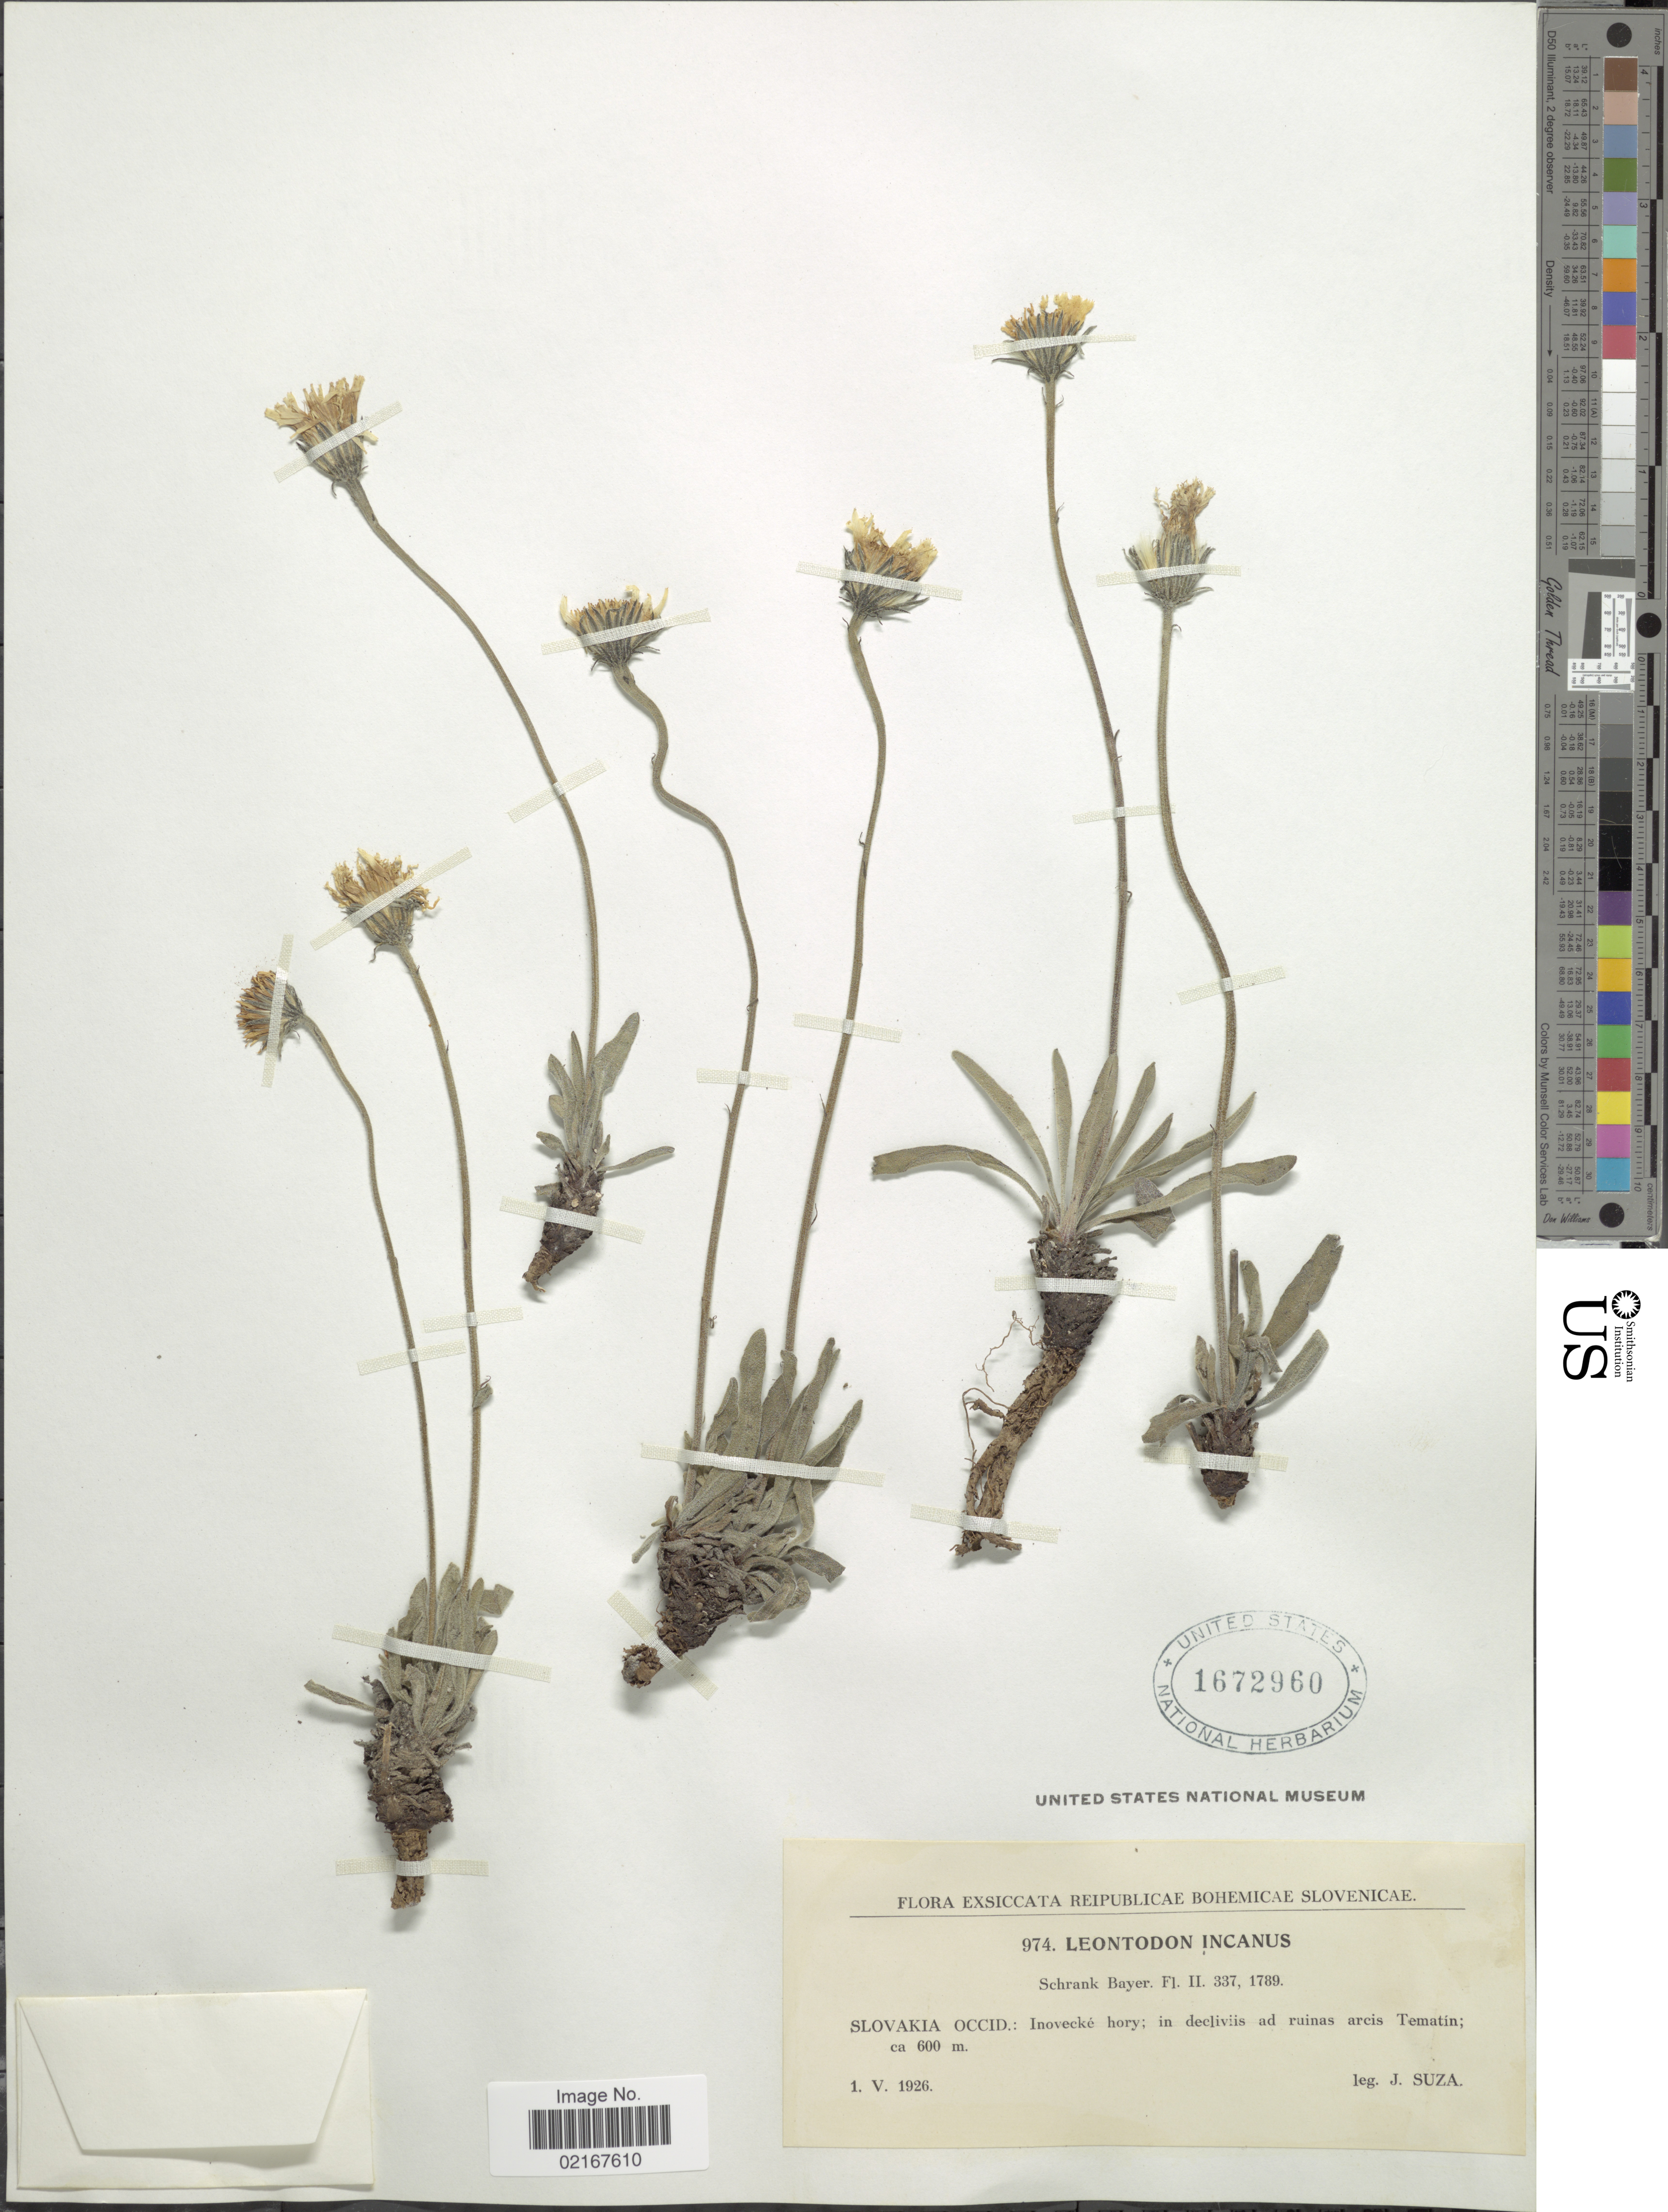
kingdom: Plantae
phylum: Tracheophyta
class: Magnoliopsida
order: Asterales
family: Asteraceae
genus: Leontodon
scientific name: Leontodon incanus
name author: (L.) Schrank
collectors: J. Suza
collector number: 974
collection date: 1926-05-01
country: Slovakia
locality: Reipublicae Bohemicae Slovenicae, Slovakia Occid., Inovecke hory, arcis Tematin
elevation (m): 600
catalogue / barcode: US 1672960